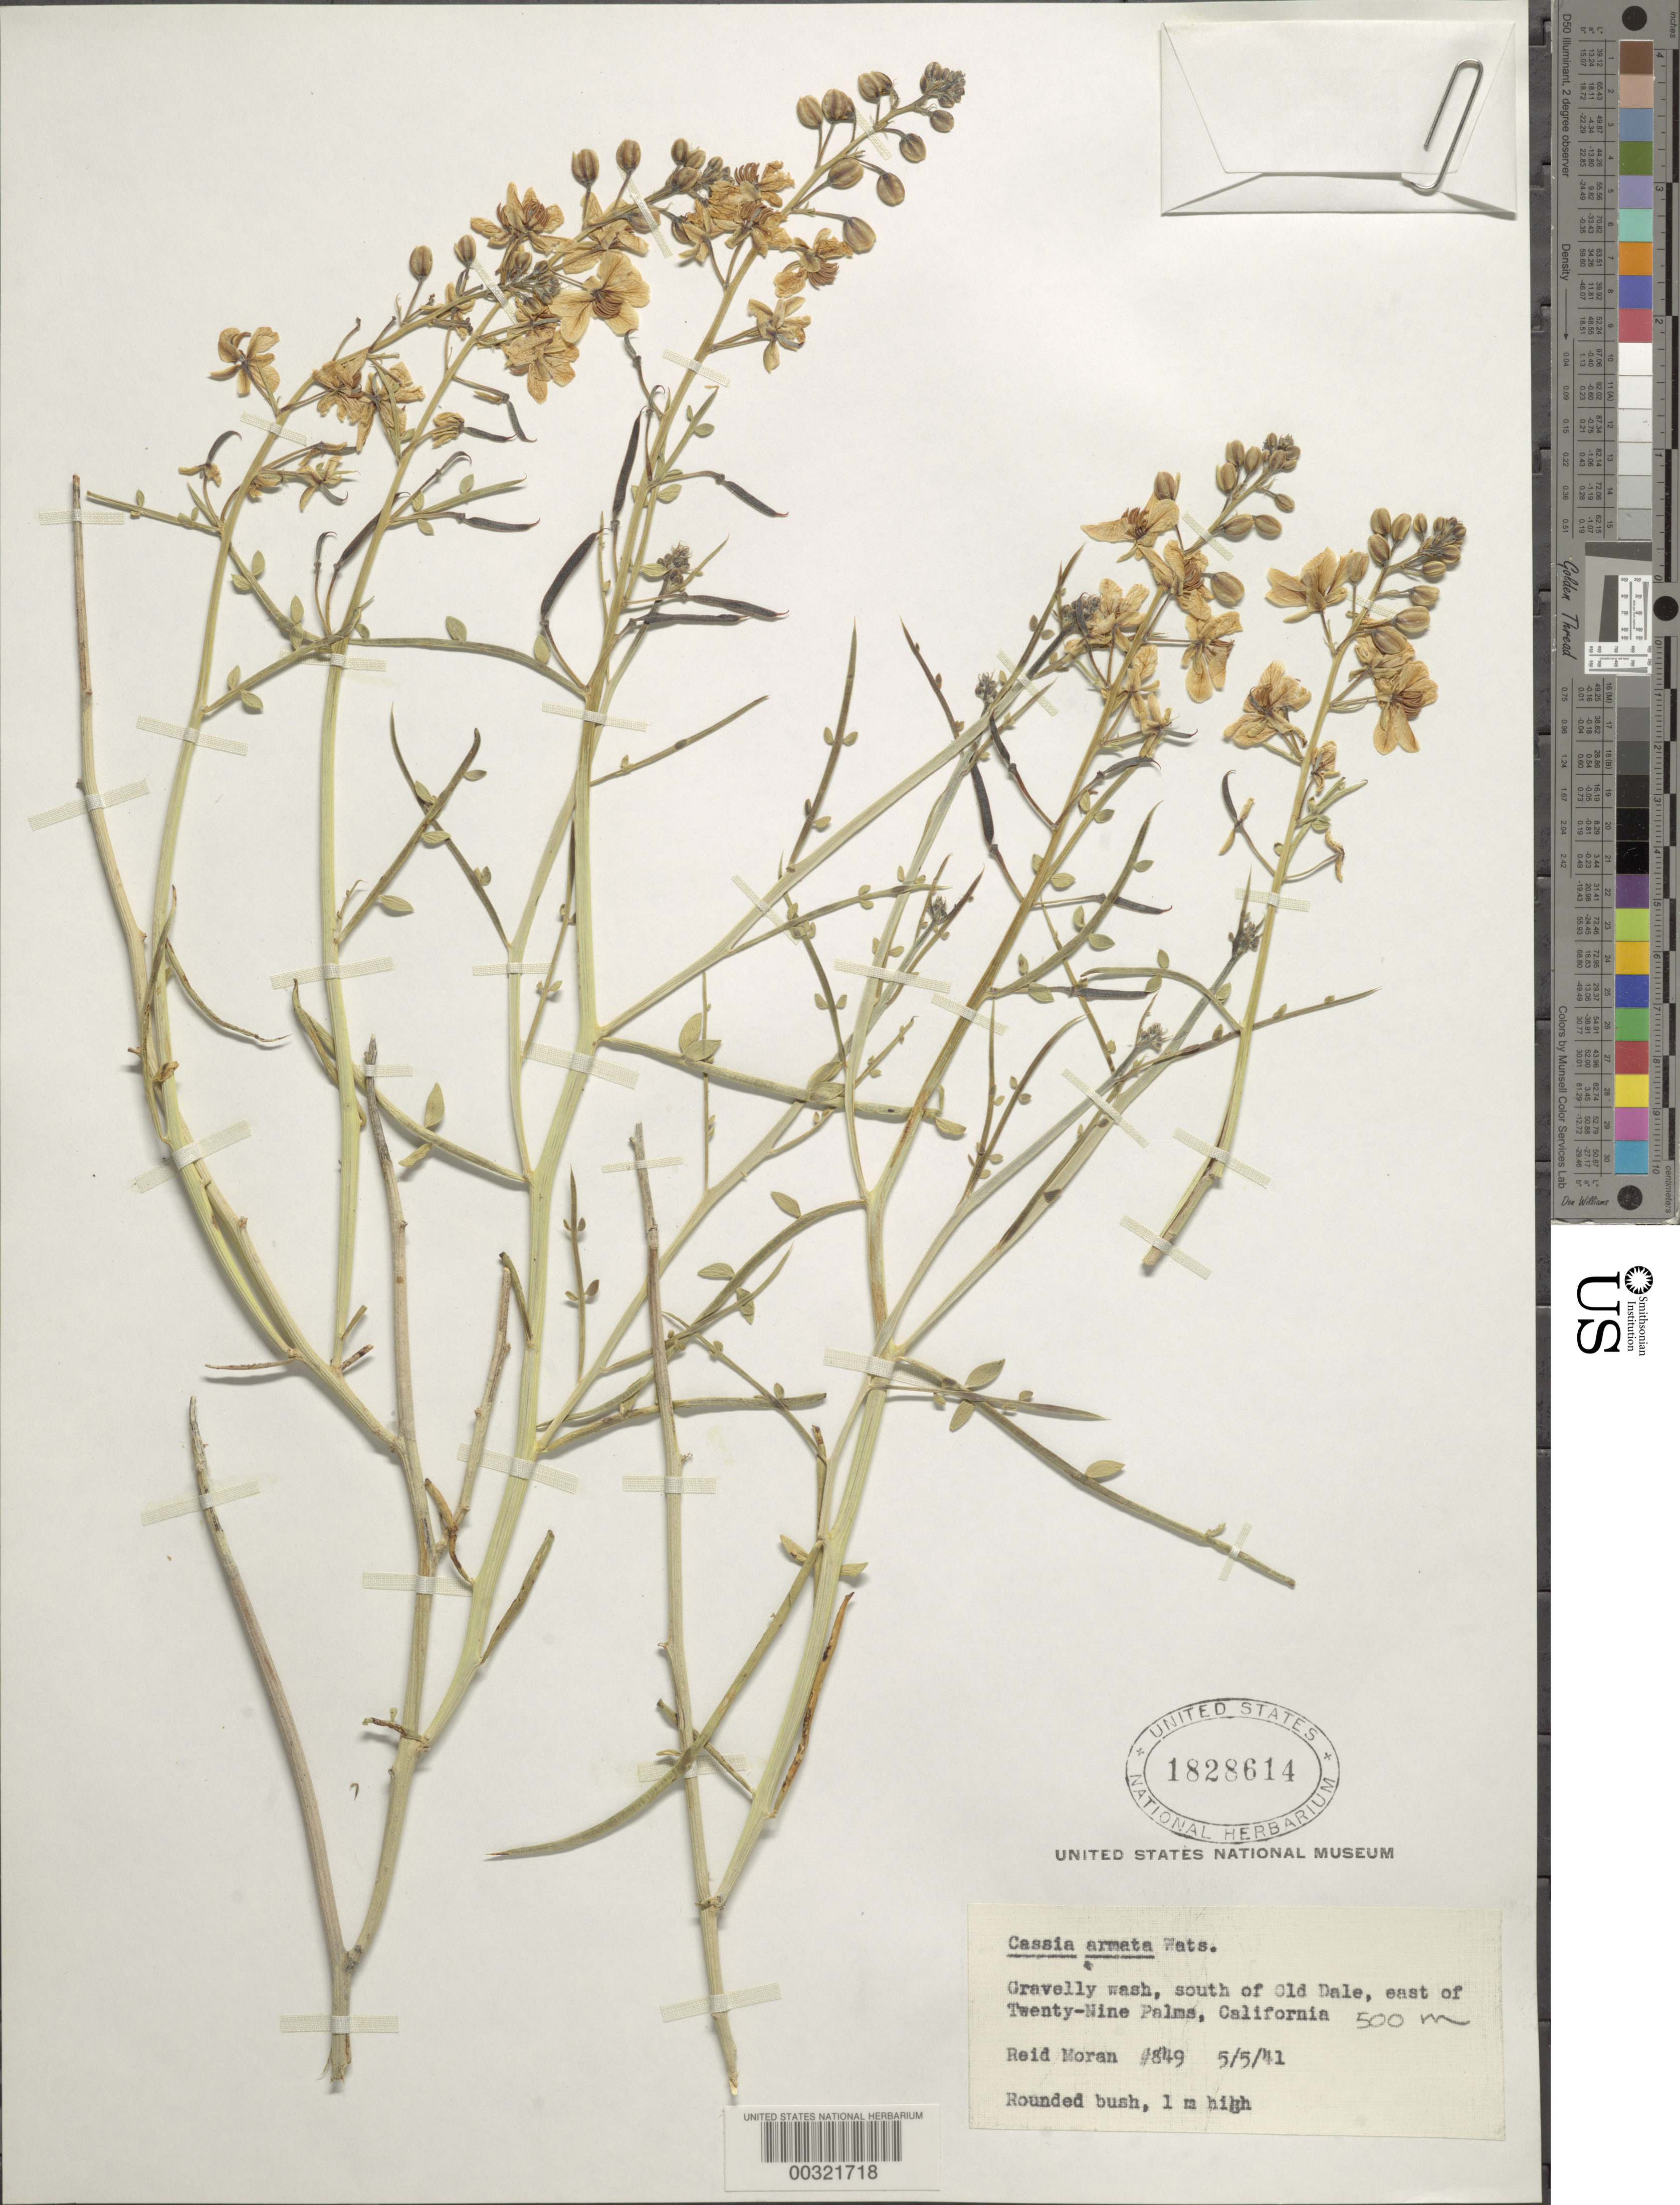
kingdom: Plantae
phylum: Tracheophyta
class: Magnoliopsida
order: Fabales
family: Fabaceae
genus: Senna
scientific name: Senna armata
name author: (S. Watson) H.S. Irwin & Barneby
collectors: R. V. Moran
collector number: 849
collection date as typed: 05 May 1941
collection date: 1941-05-05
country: United States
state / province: California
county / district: San Bernardino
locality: S of old dale e of 29 palms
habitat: Gravelly wash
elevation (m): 500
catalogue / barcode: US 1828614